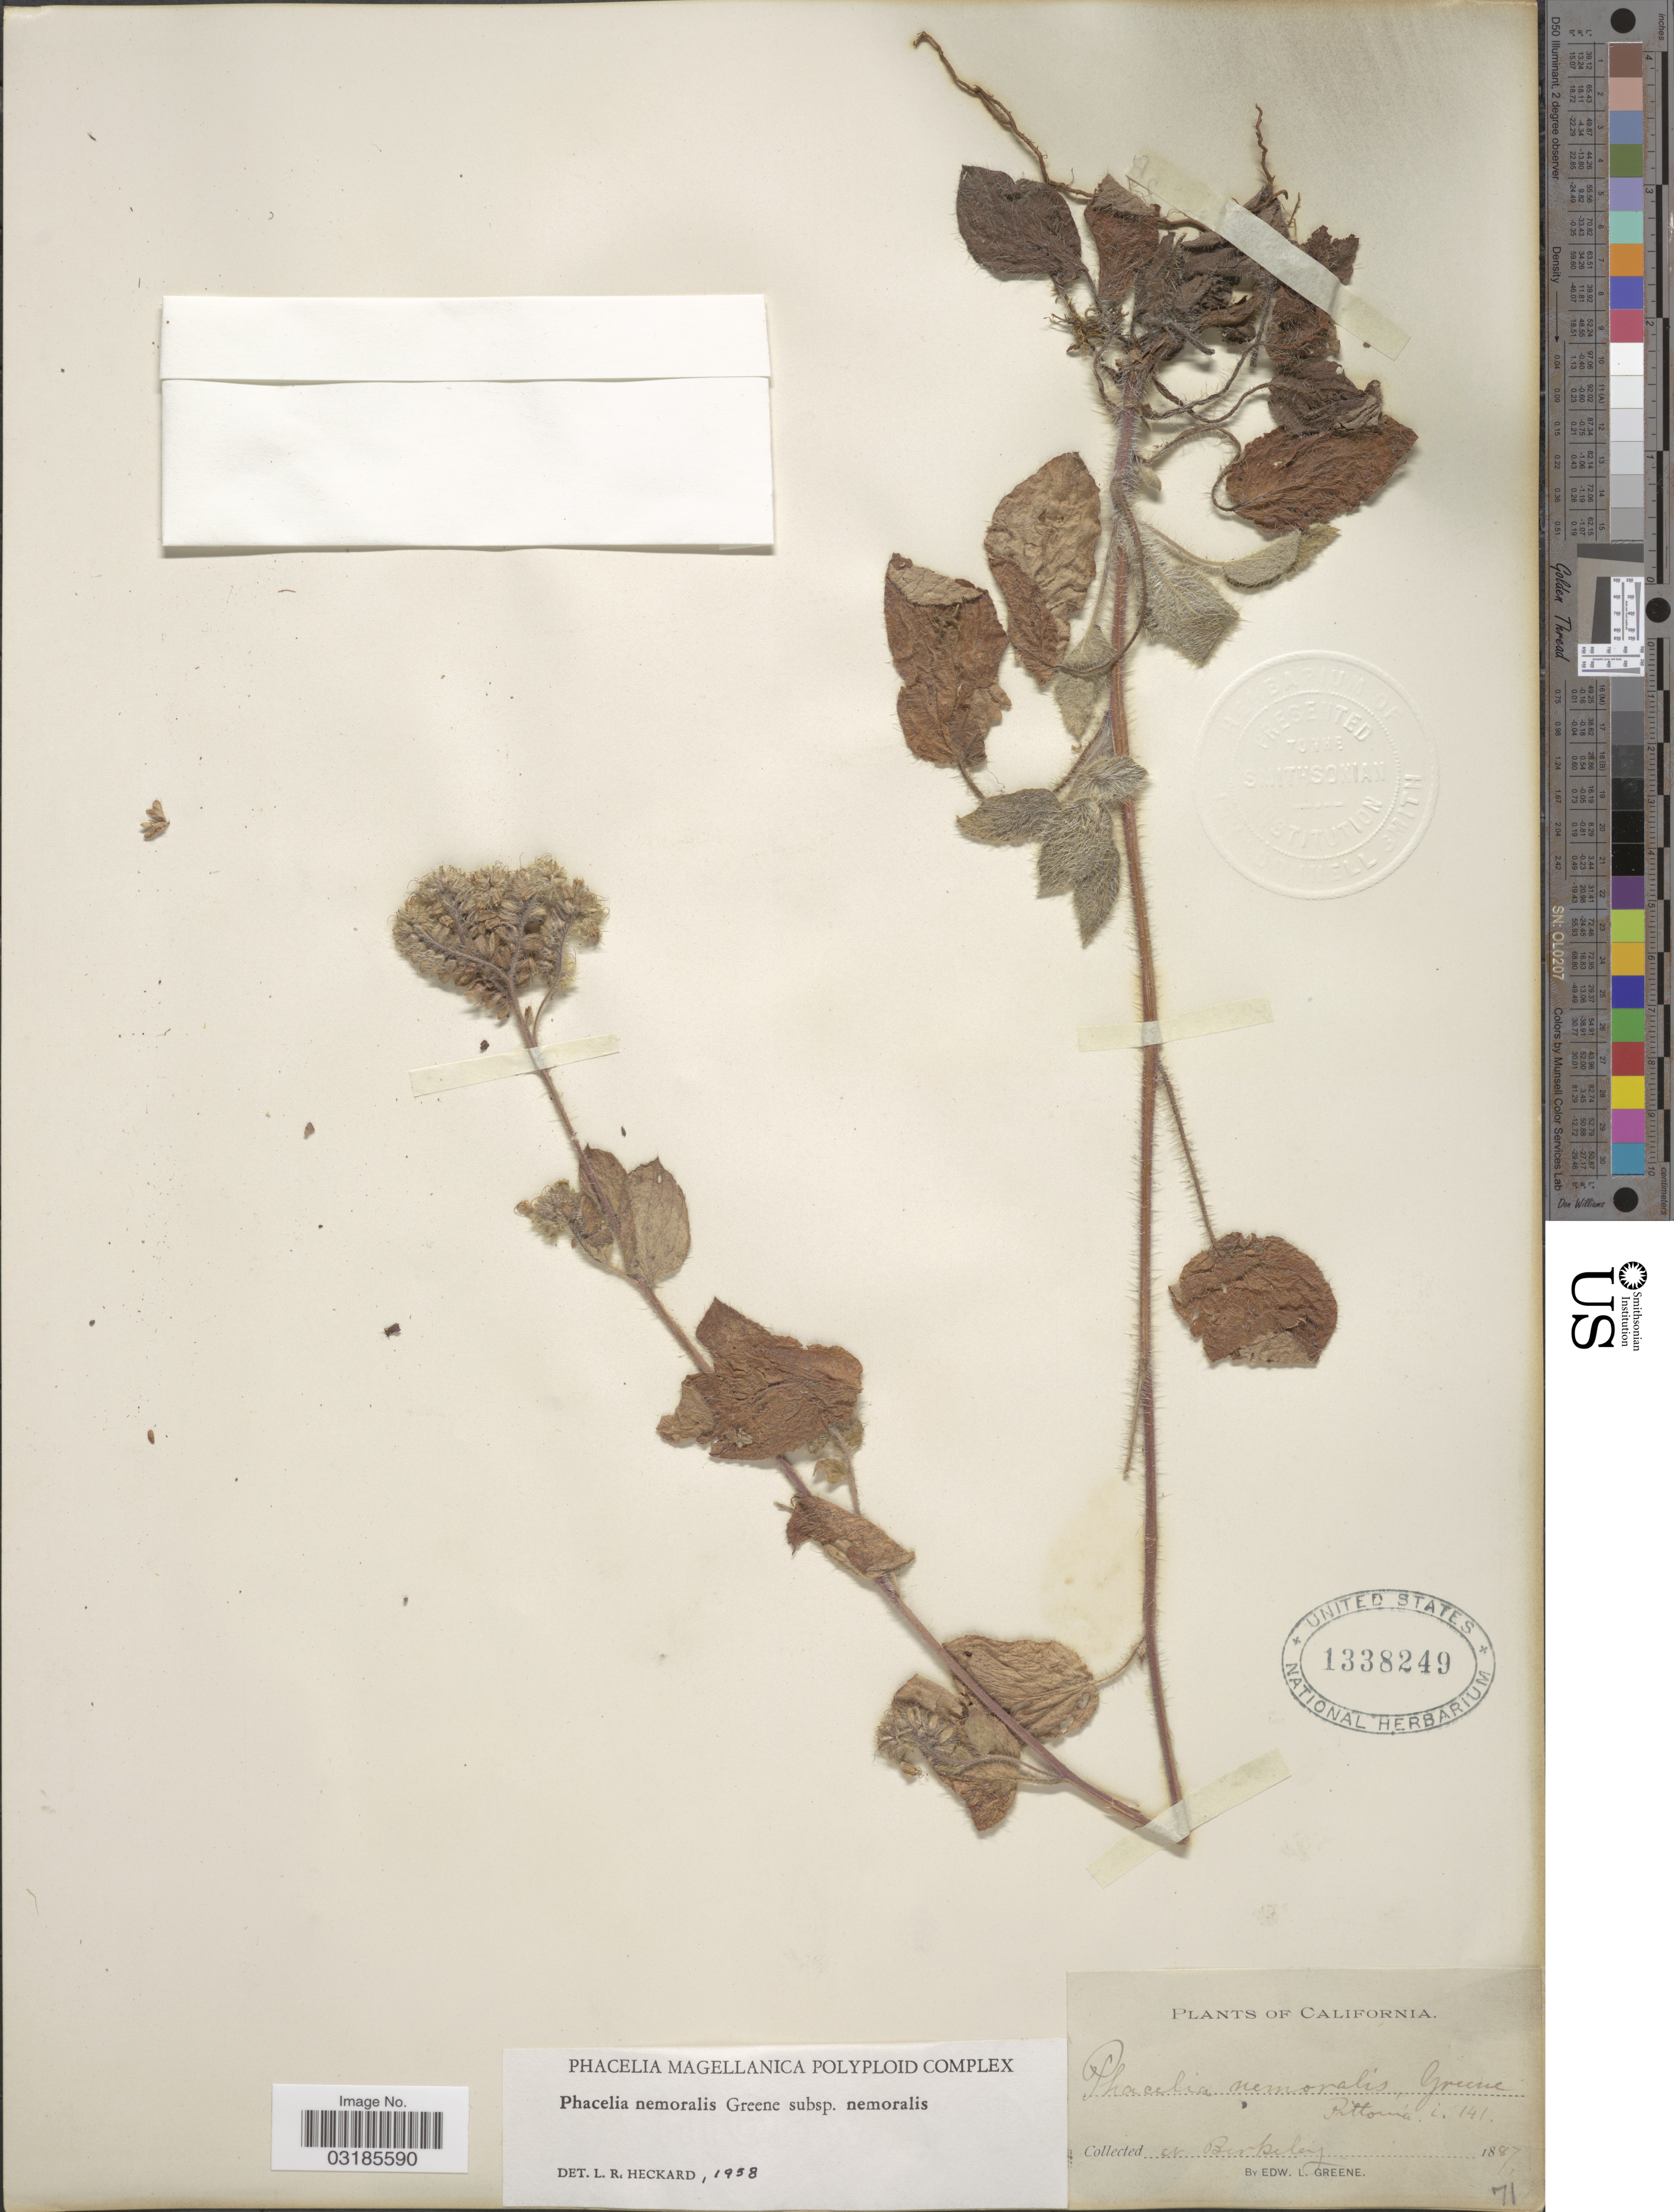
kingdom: Plantae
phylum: Tracheophyta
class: Magnoliopsida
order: Boraginales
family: Hydrophyllaceae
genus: Phacelia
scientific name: Phacelia nemoralis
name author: S.W. Greene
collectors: E. L. Greene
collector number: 71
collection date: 1887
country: United States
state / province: California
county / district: Alameda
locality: At Berkeley.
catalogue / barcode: US 1338249